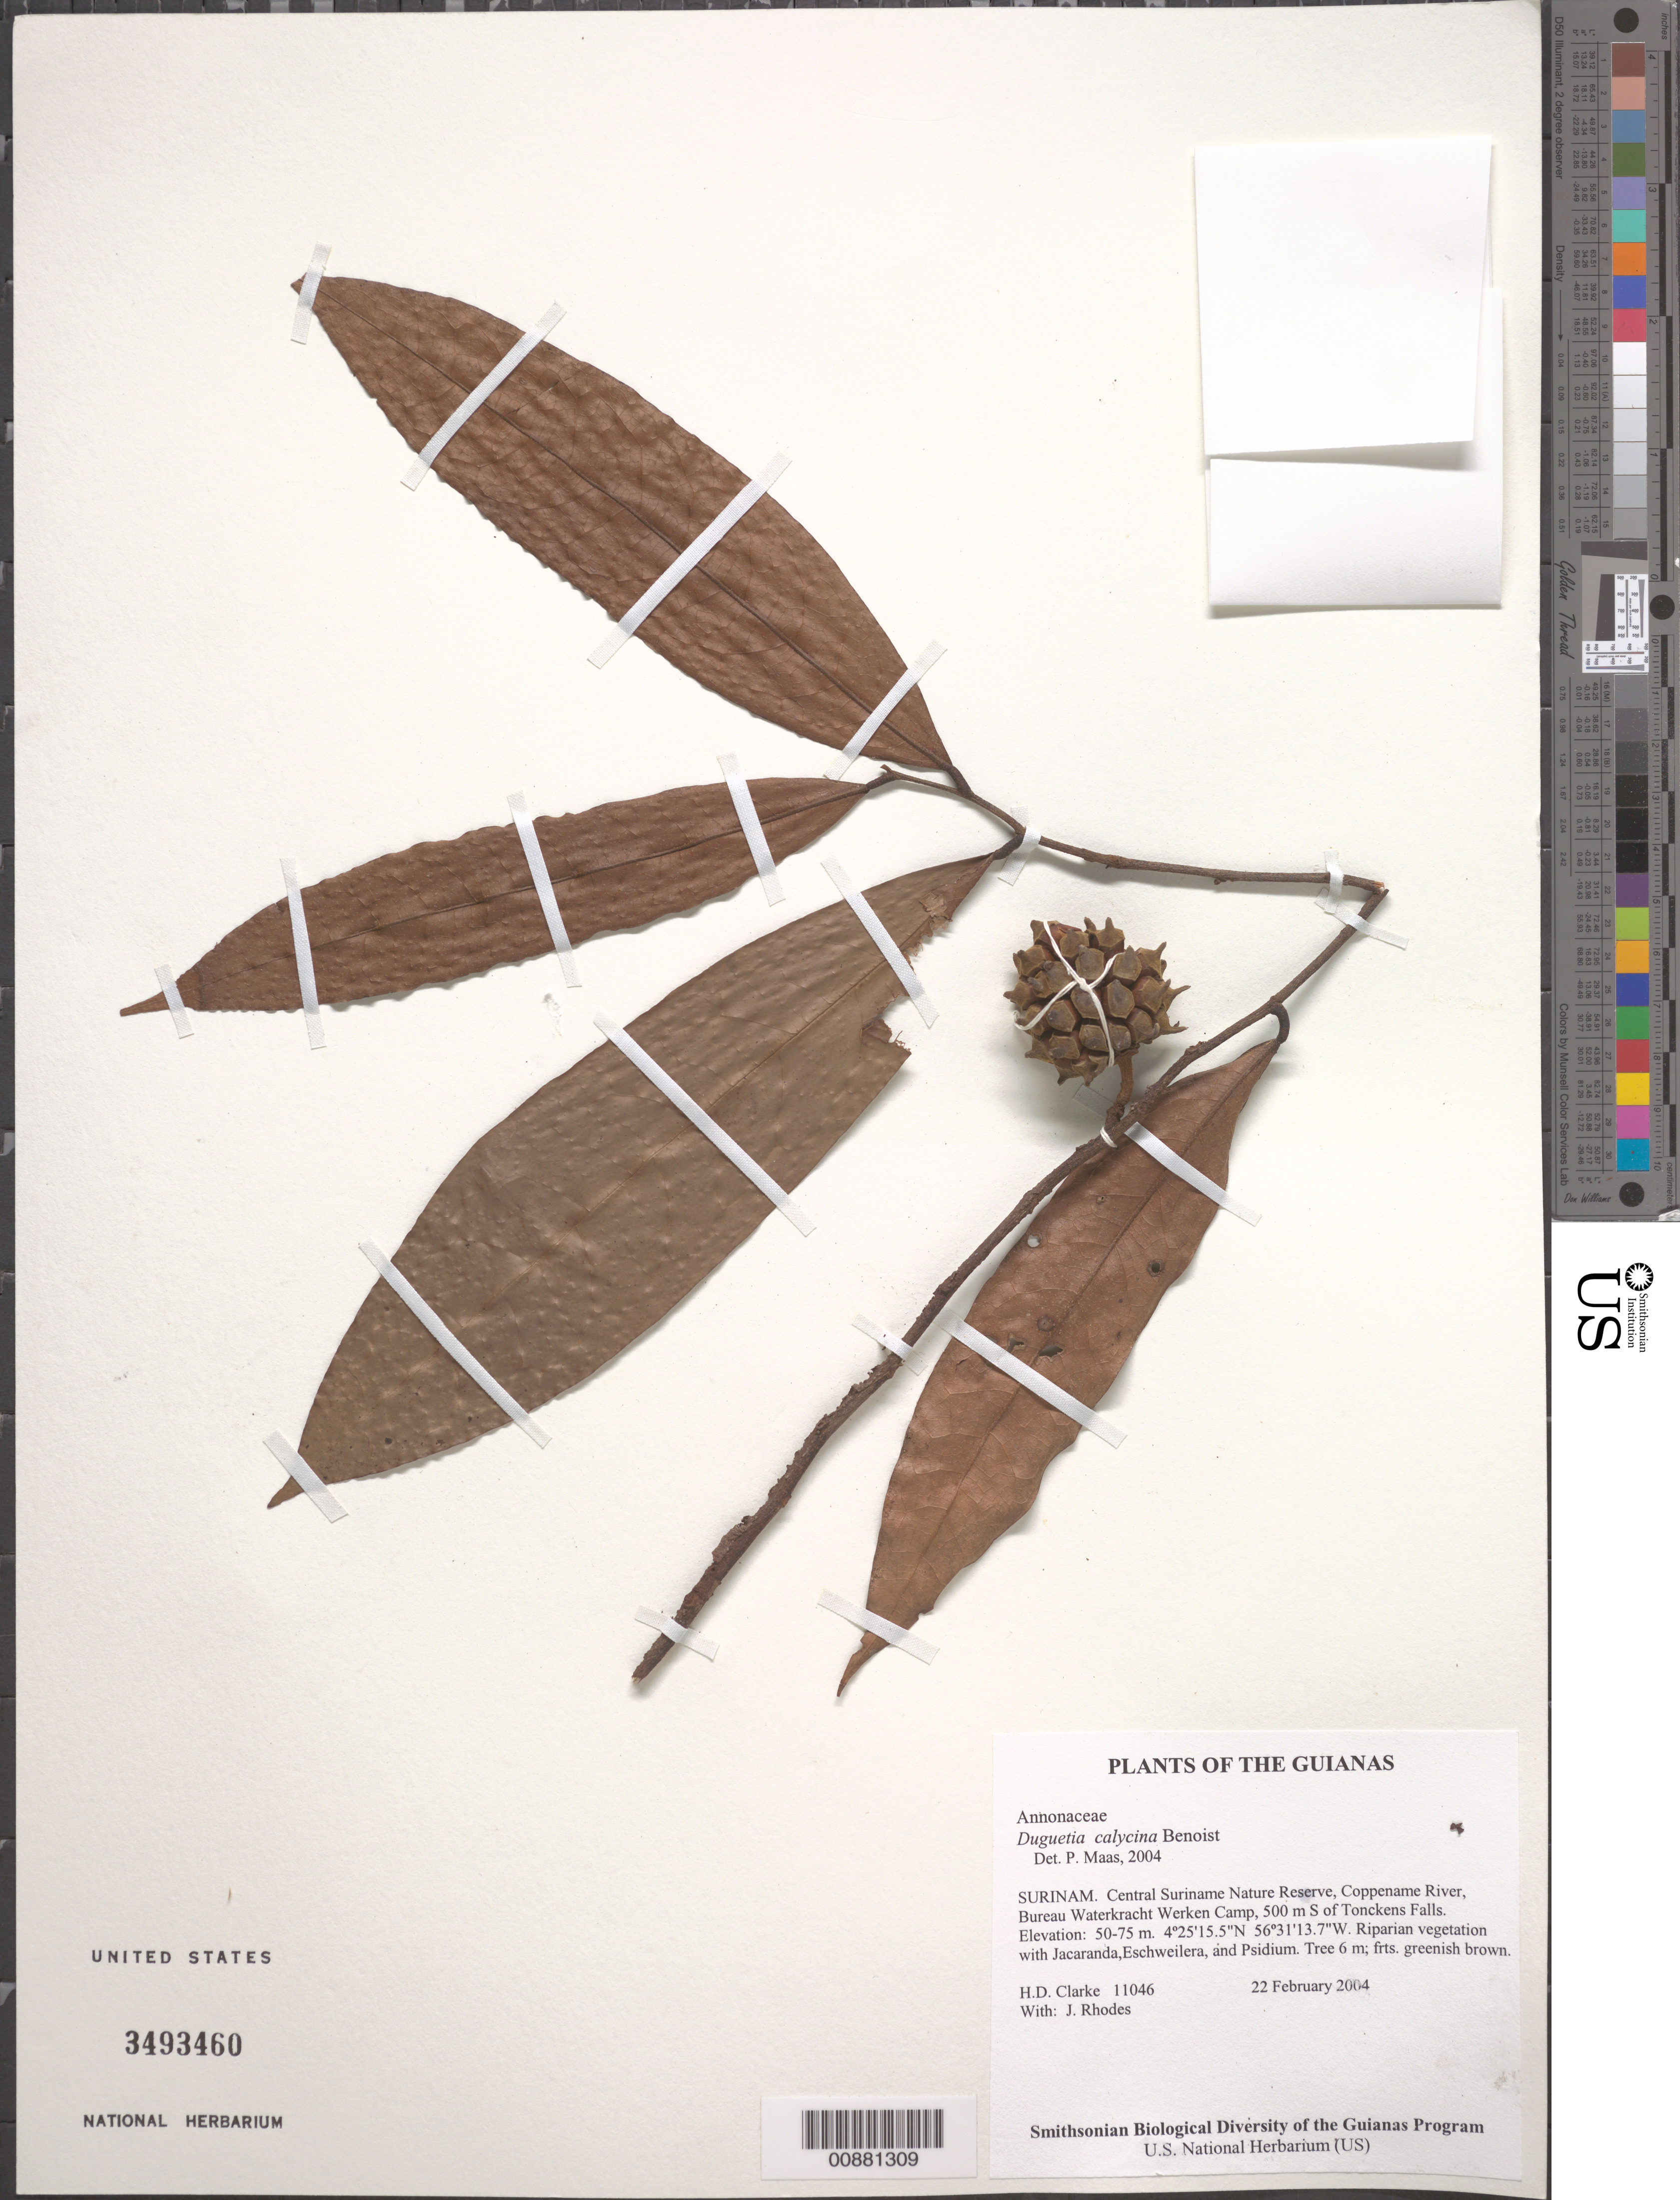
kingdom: Plantae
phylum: Tracheophyta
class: Magnoliopsida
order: Magnoliales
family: Annonaceae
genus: Duguetia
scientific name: Duguetia calycina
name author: Benoist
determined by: Maas, Paul J. M.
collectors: H. D. Clarke & J. Rhodes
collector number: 11046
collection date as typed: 22 February 2004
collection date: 2004-02-22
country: Suriname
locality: Central Suriname Nature Reserve, Coppename River, Bureau Waterkracht Werken Camp, 500 m S of Tonckens Falls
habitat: Riparian vegetation with Jacaranda,Eschweilera, and Psidium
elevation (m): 50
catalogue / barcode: US 3493460